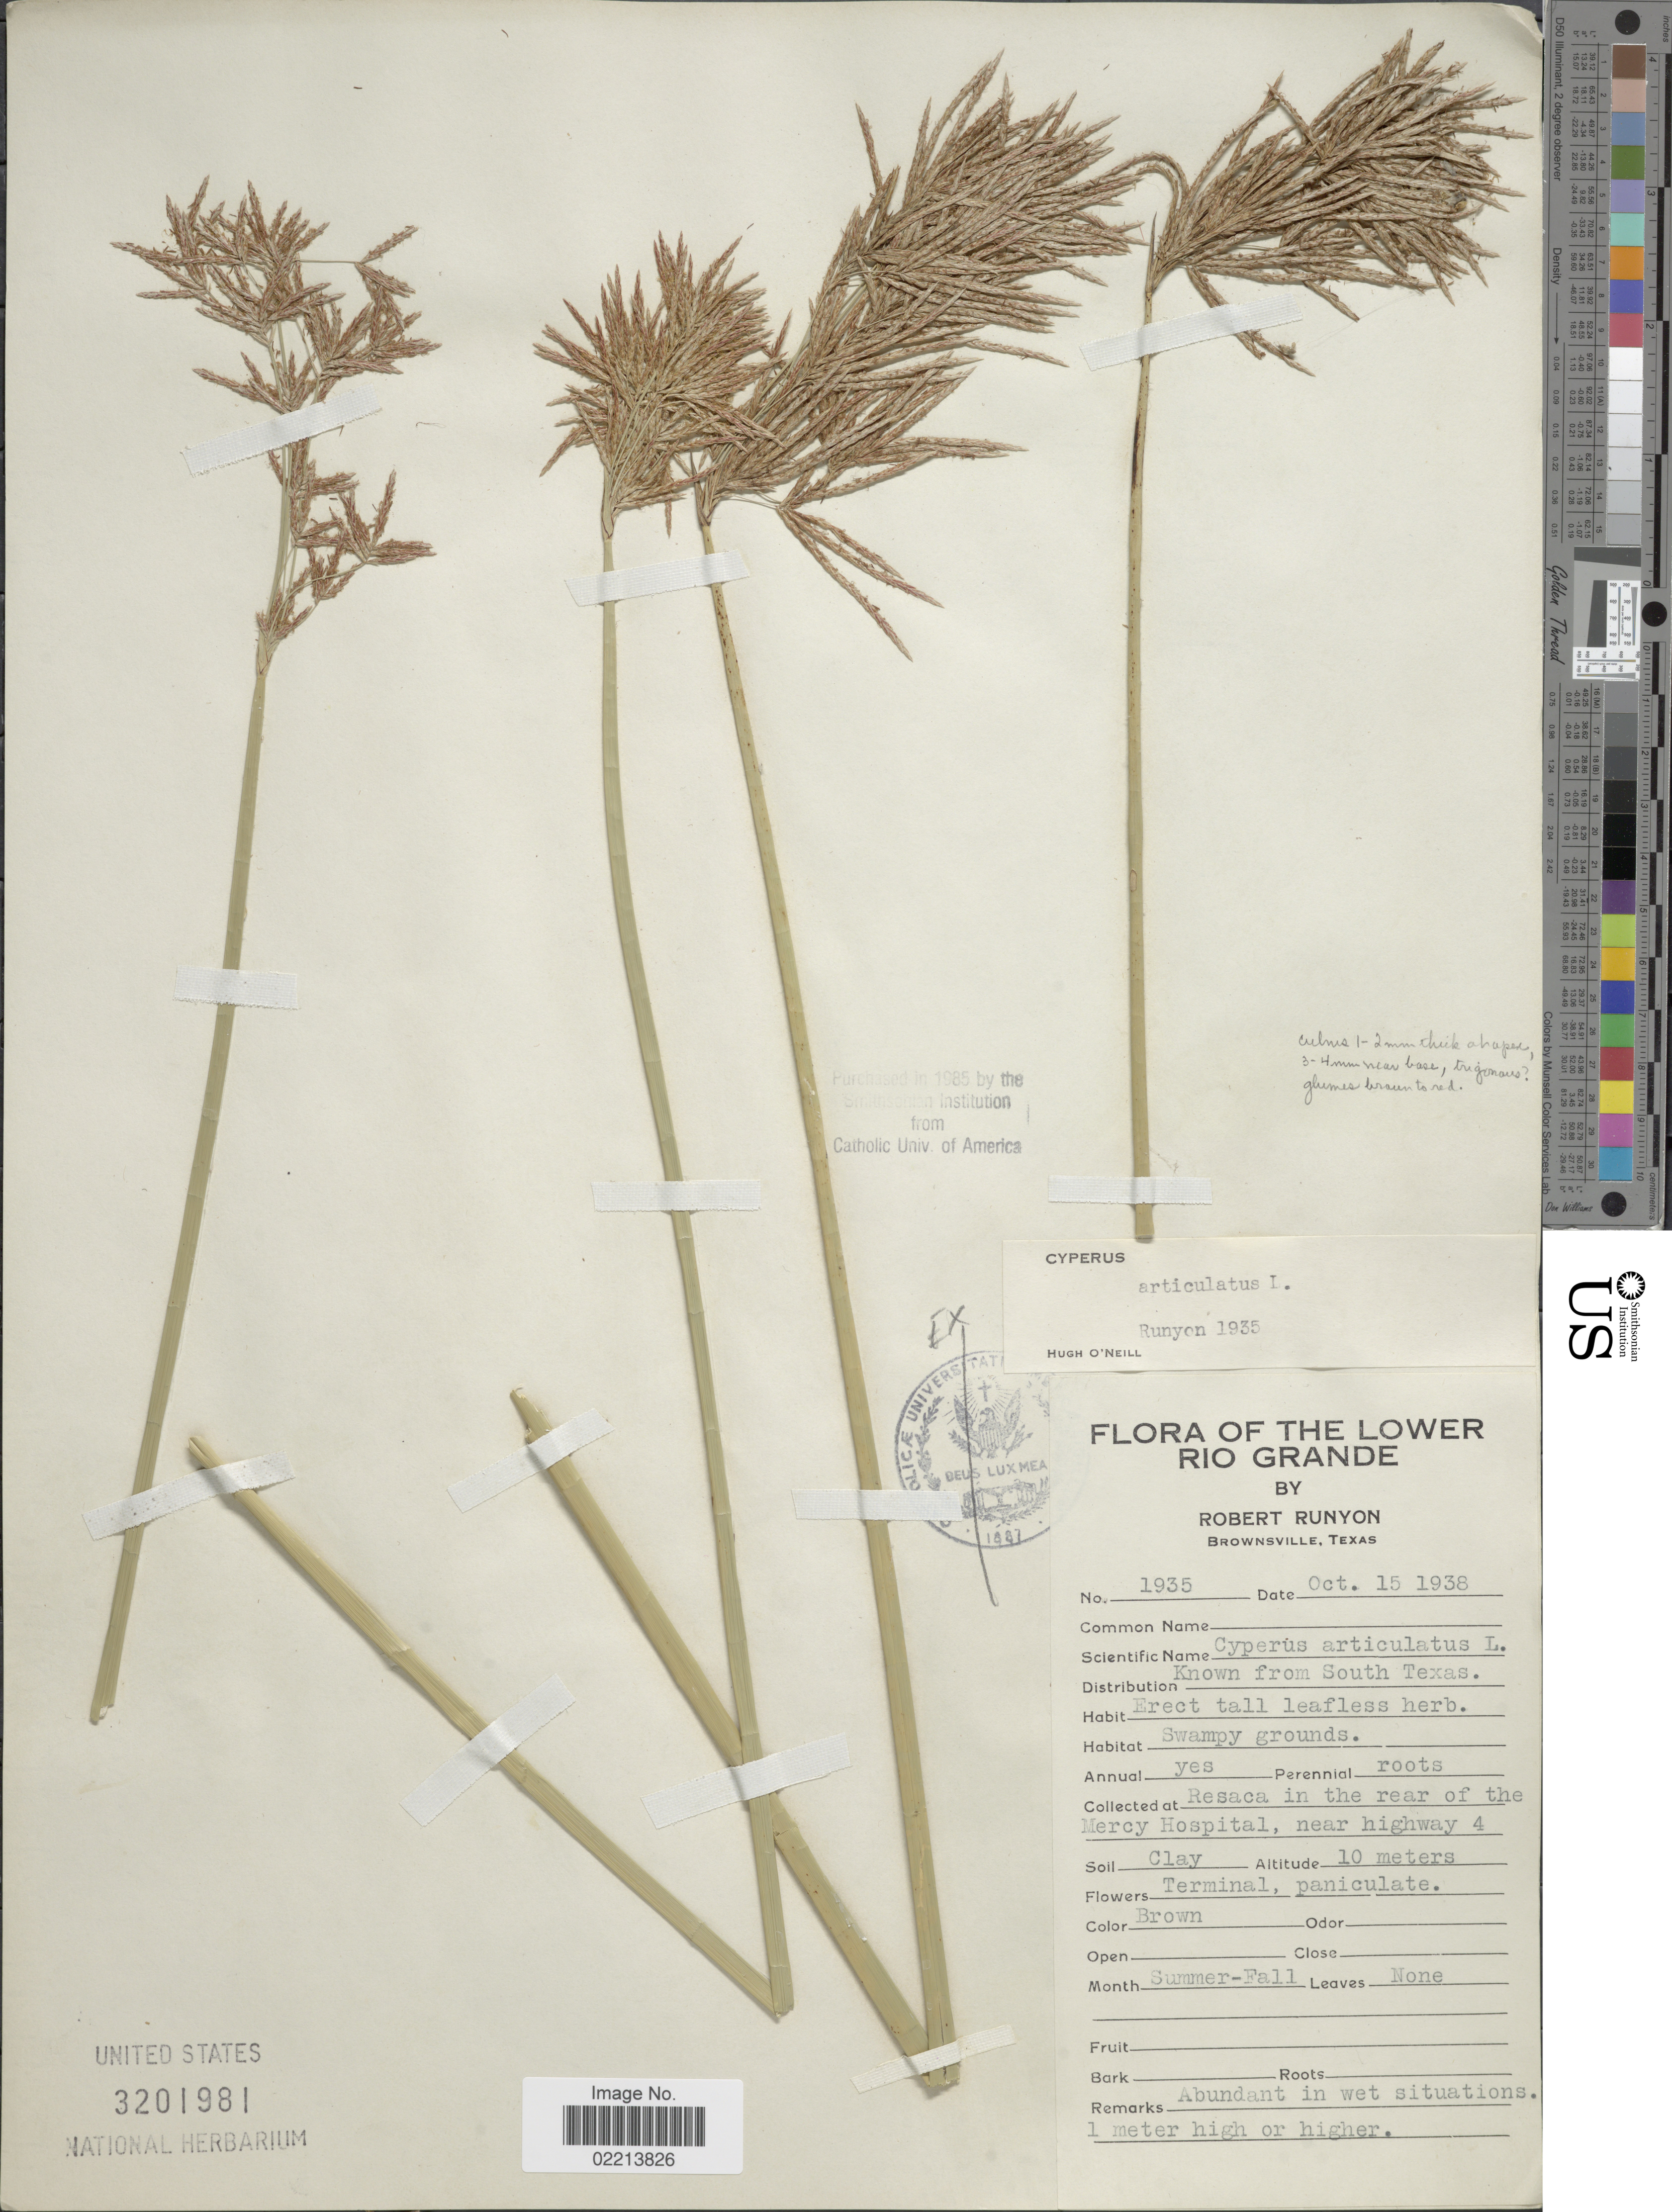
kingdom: Plantae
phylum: Tracheophyta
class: Liliopsida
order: Poales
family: Cyperaceae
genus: Cyperus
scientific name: Cyperus articulatus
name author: L.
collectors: R. Runyon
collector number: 1935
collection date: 1938-10-15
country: United States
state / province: Texas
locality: Brownsville. Resaca in the rear of the Mercy Hospital, near highway 4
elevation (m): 10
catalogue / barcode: US 3201981